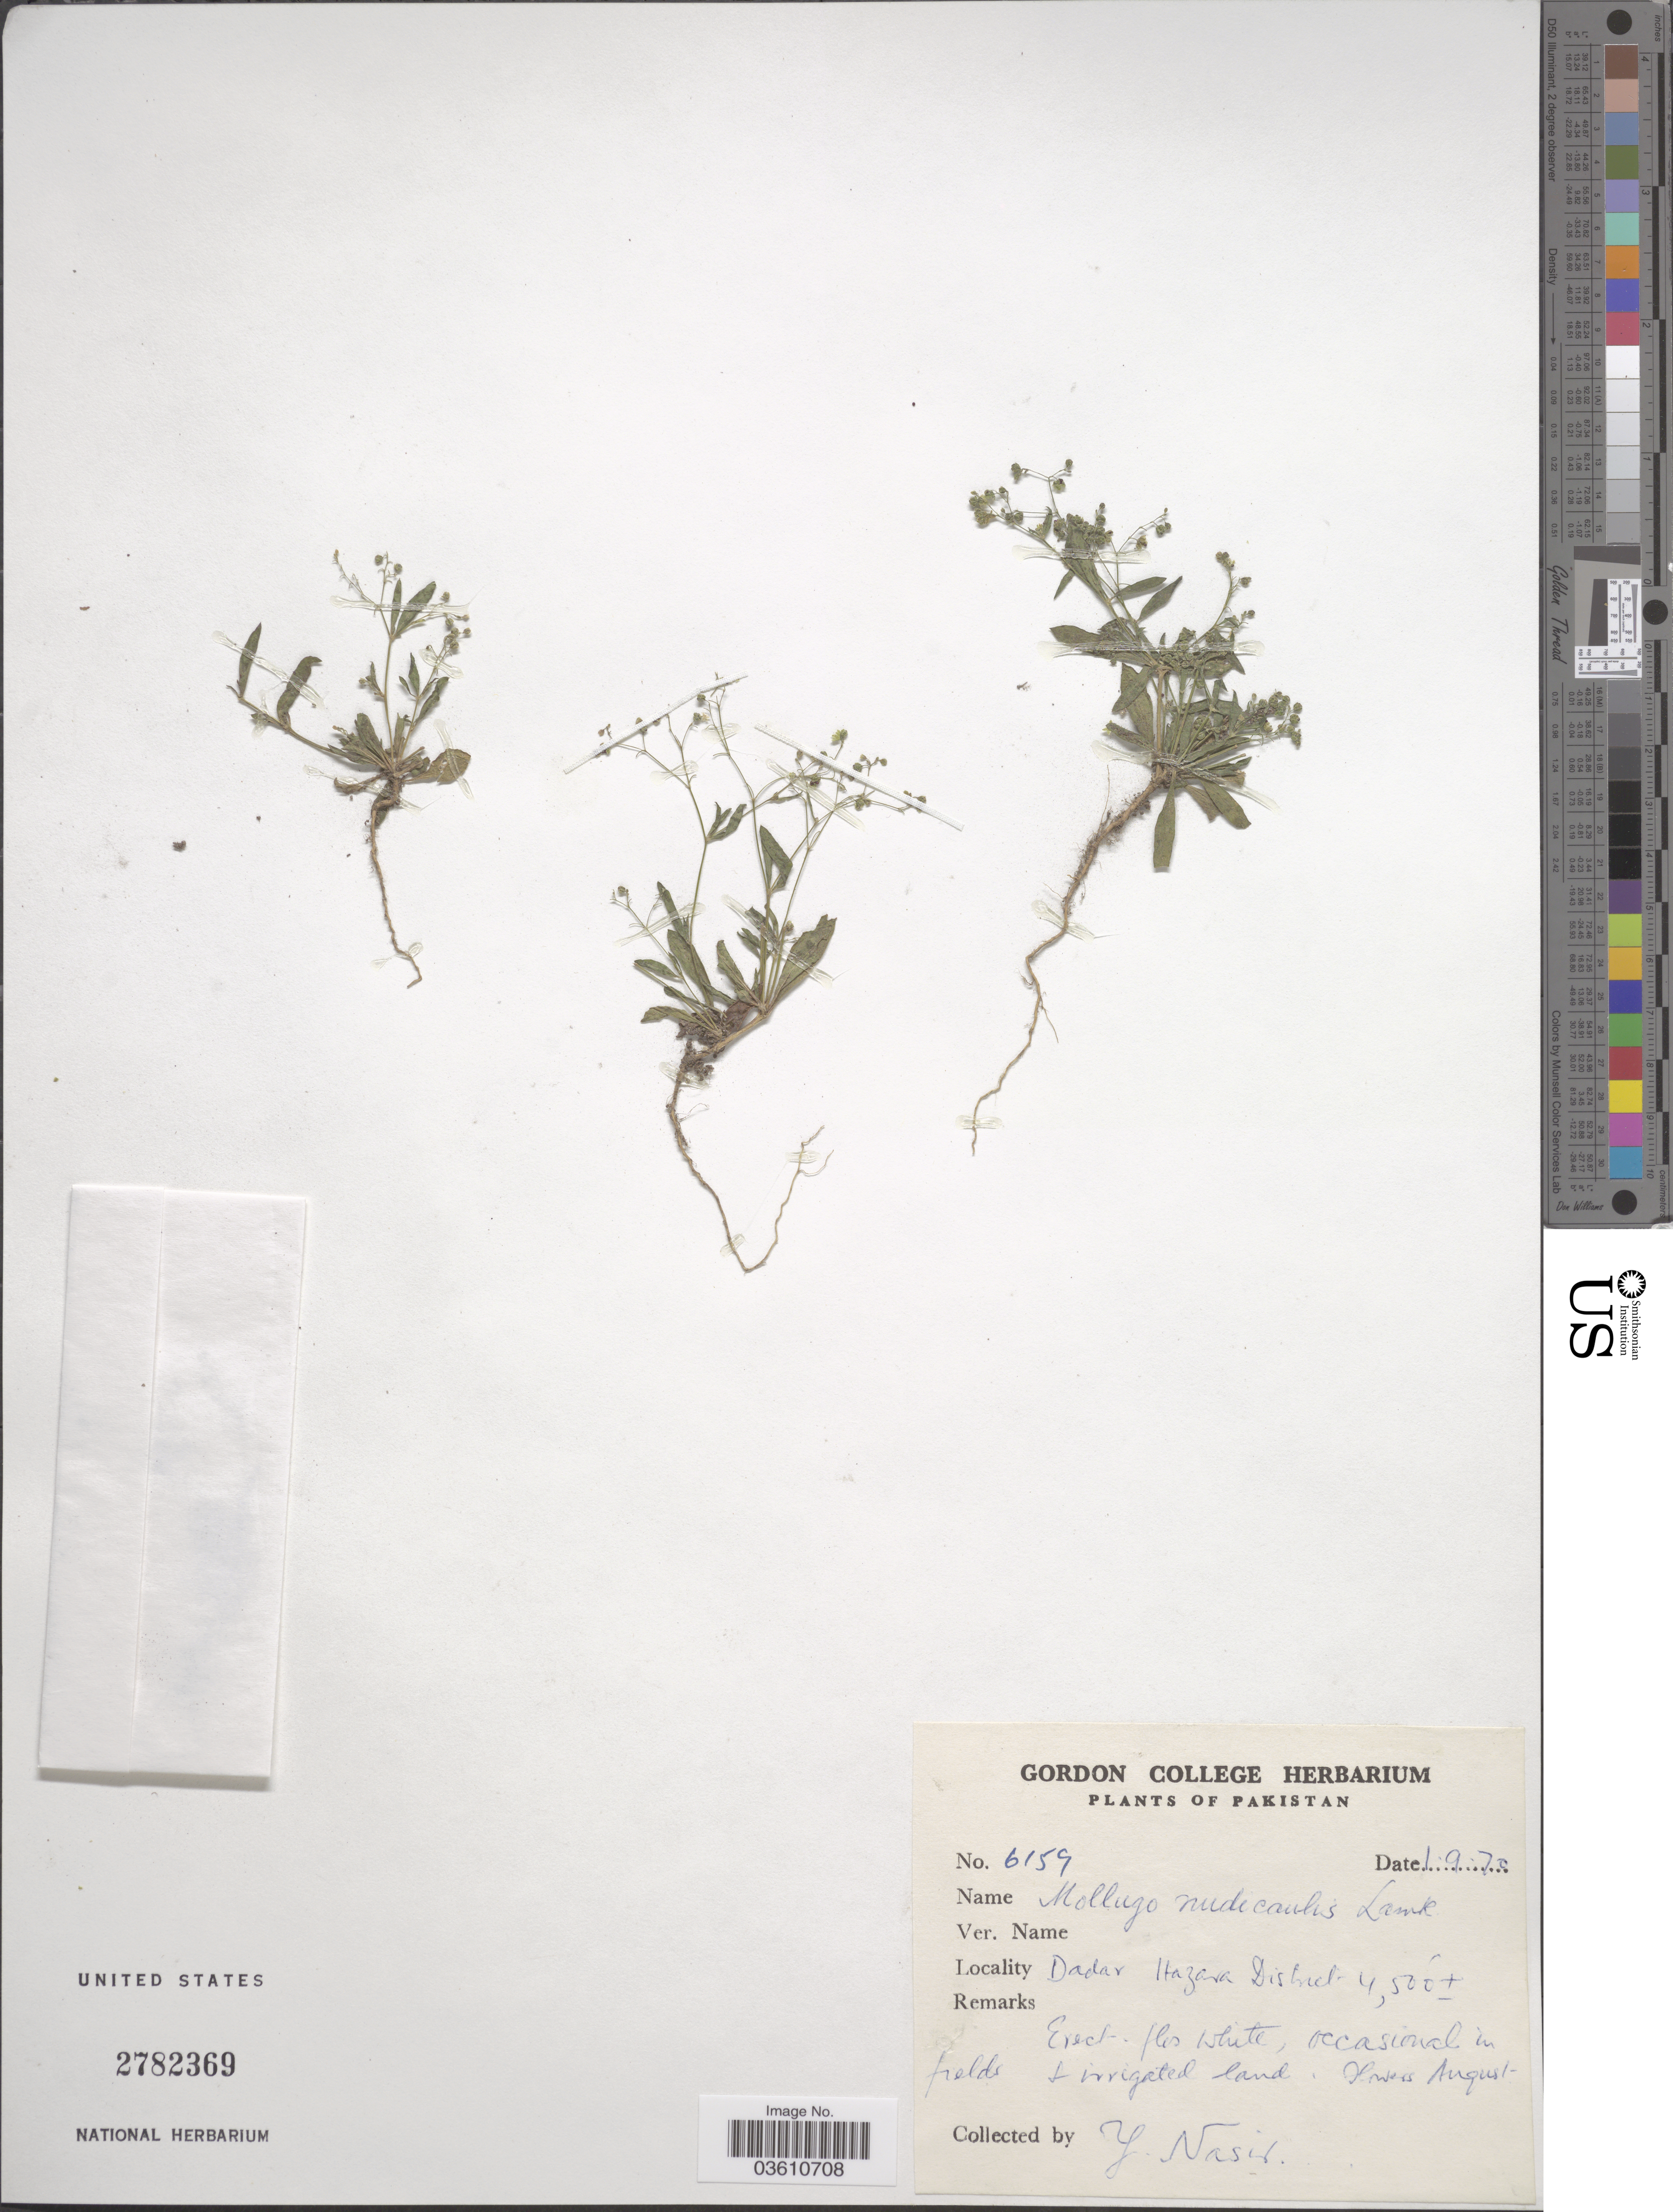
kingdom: Plantae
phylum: Tracheophyta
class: Magnoliopsida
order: Caryophyllales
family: Molluginaceae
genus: Paramollugo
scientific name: Paramollugo nudicaulis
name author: (Lam.) Thulin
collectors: Y. Nasir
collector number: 6159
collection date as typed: Transcribed d/m/y: 1/9/70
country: Pakistan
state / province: Khyber Pakhtunkhwa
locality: Dadar Hazara District.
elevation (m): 1372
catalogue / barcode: US 2782369